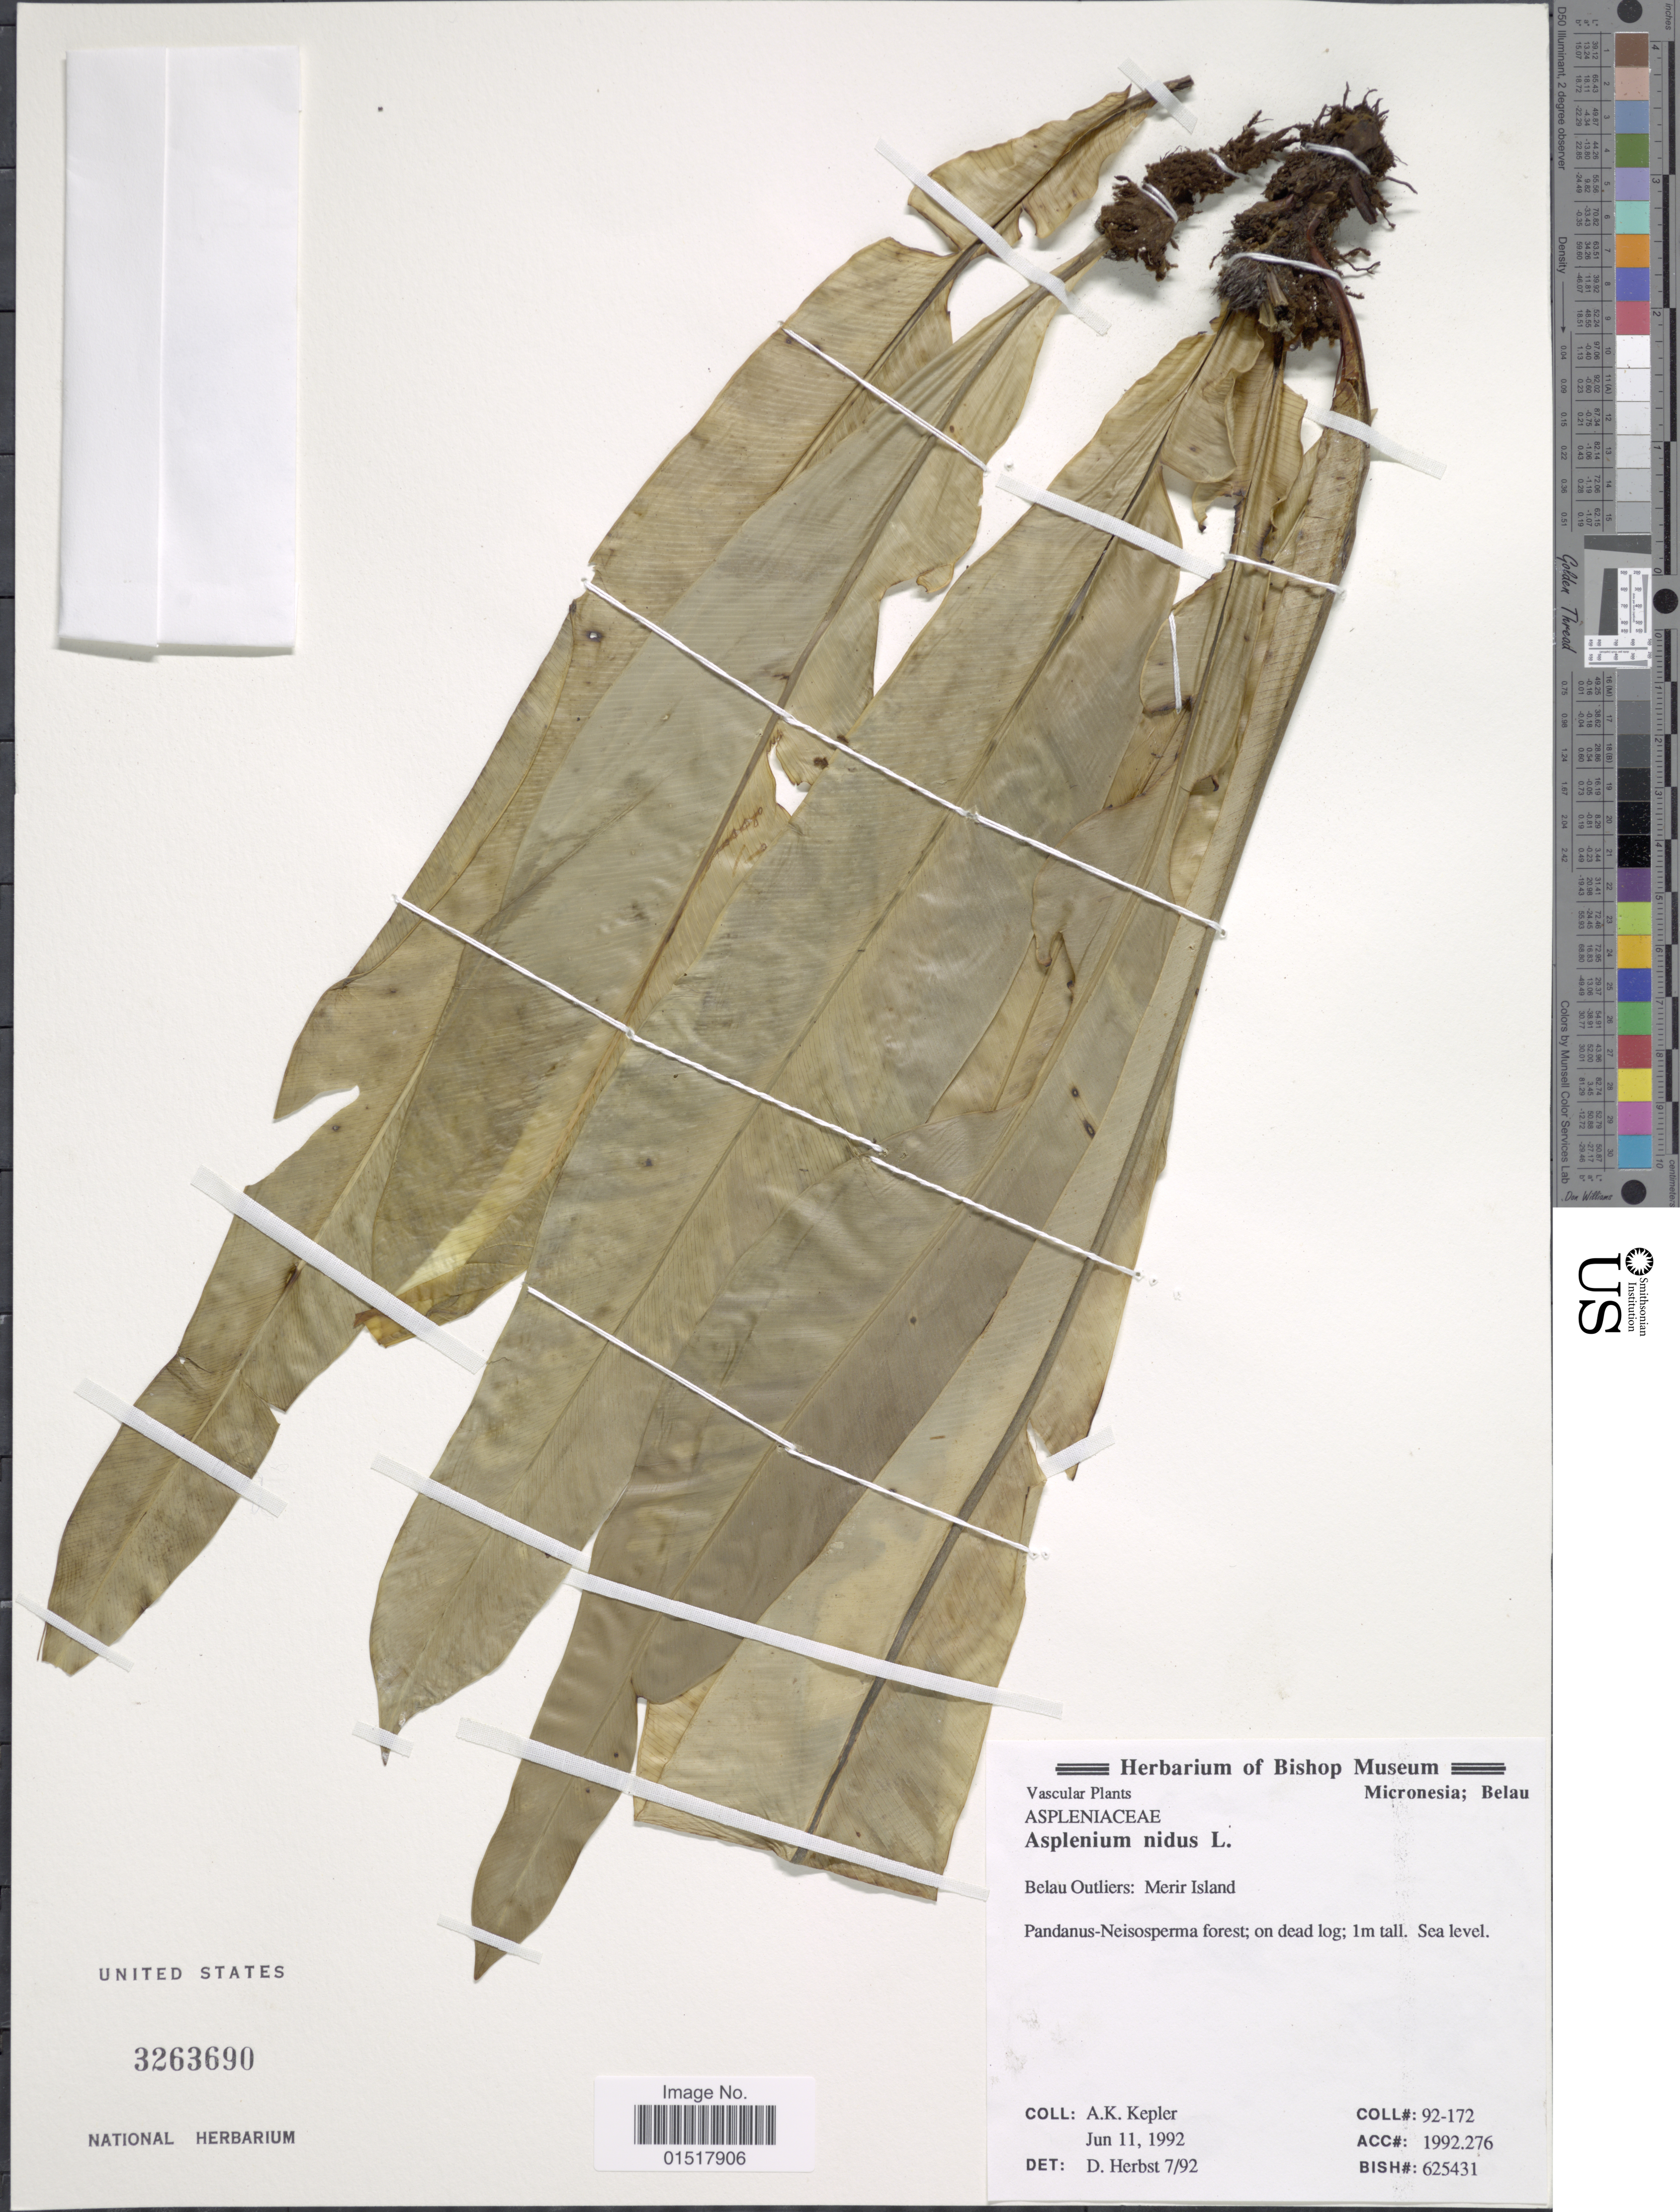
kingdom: Plantae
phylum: Tracheophyta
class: Polypodiopsida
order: Polypodiales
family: Aspleniaceae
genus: Asplenium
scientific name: Asplenium nidus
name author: L.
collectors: A. K. Kepler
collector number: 92-172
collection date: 1992-06-11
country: Palau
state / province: Belau Outliers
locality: Belau Outliers: Merir Island.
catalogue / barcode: US 3263690